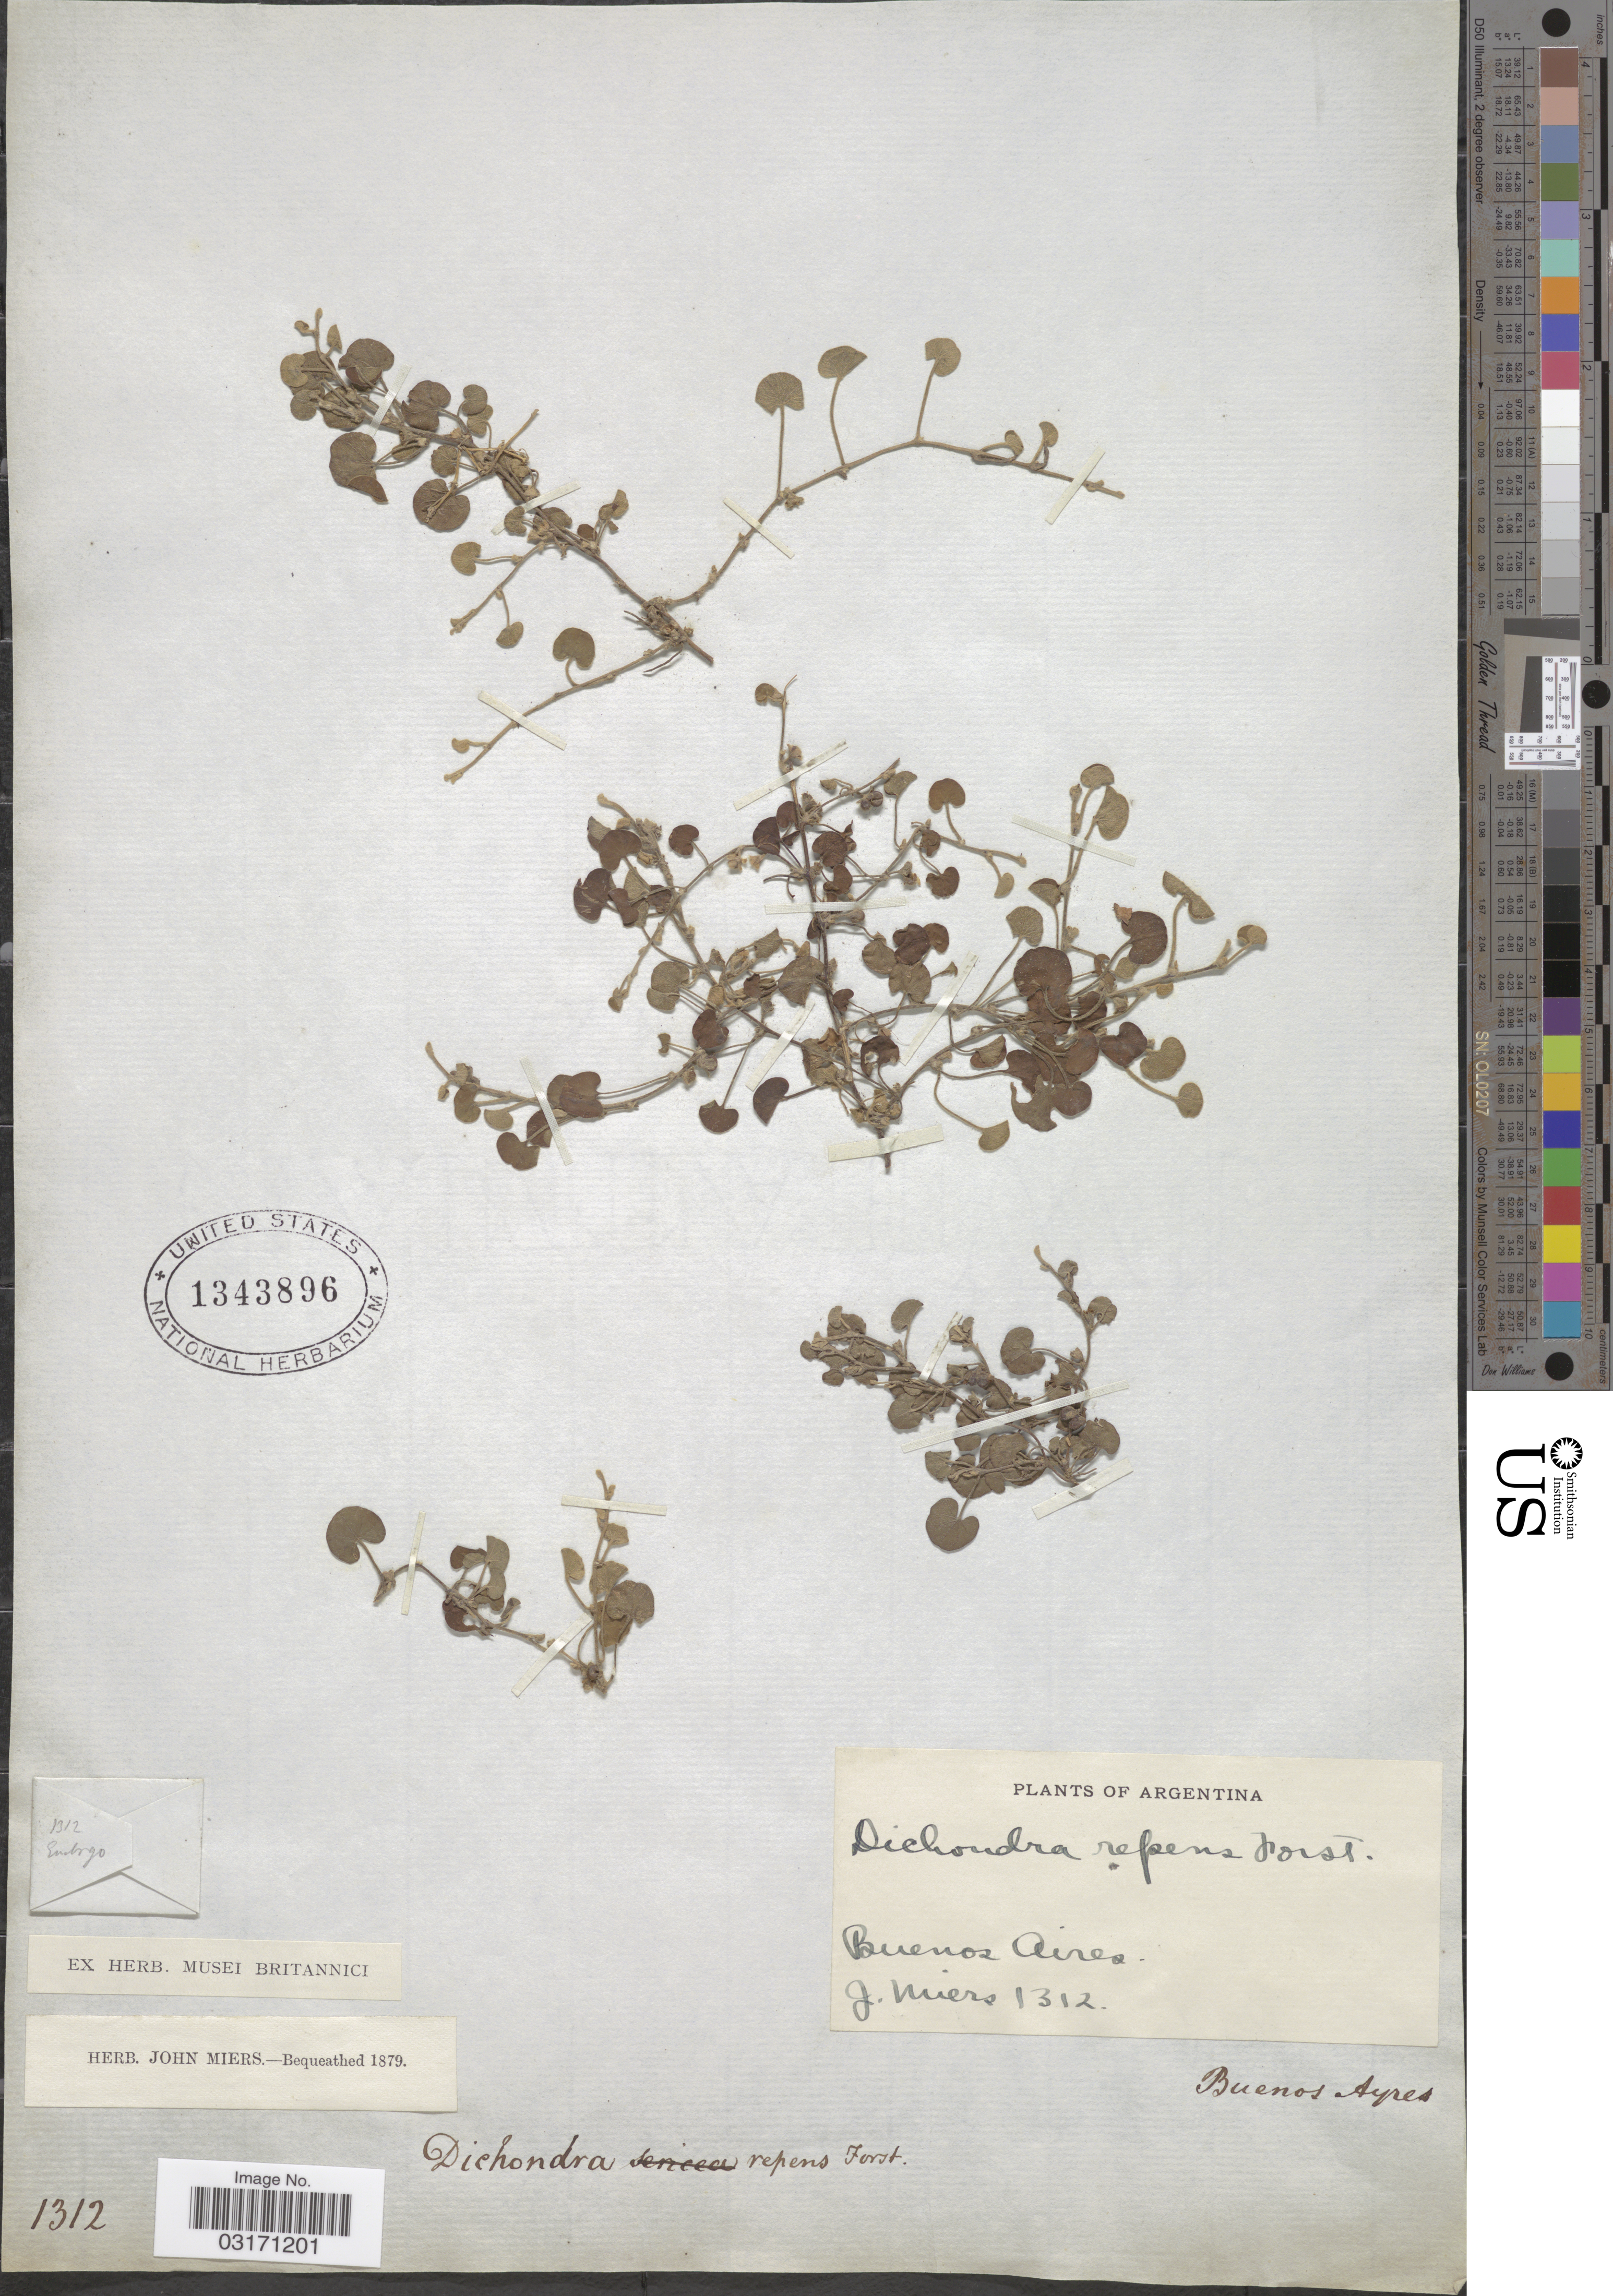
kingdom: Plantae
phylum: Tracheophyta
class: Magnoliopsida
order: Solanales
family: Convolvulaceae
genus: Dichondra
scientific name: Dichondra repens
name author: J.R. Forst. & G. Forst.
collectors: J. Miers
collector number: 1312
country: Argentina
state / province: Buenos Aires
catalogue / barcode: US 1343896